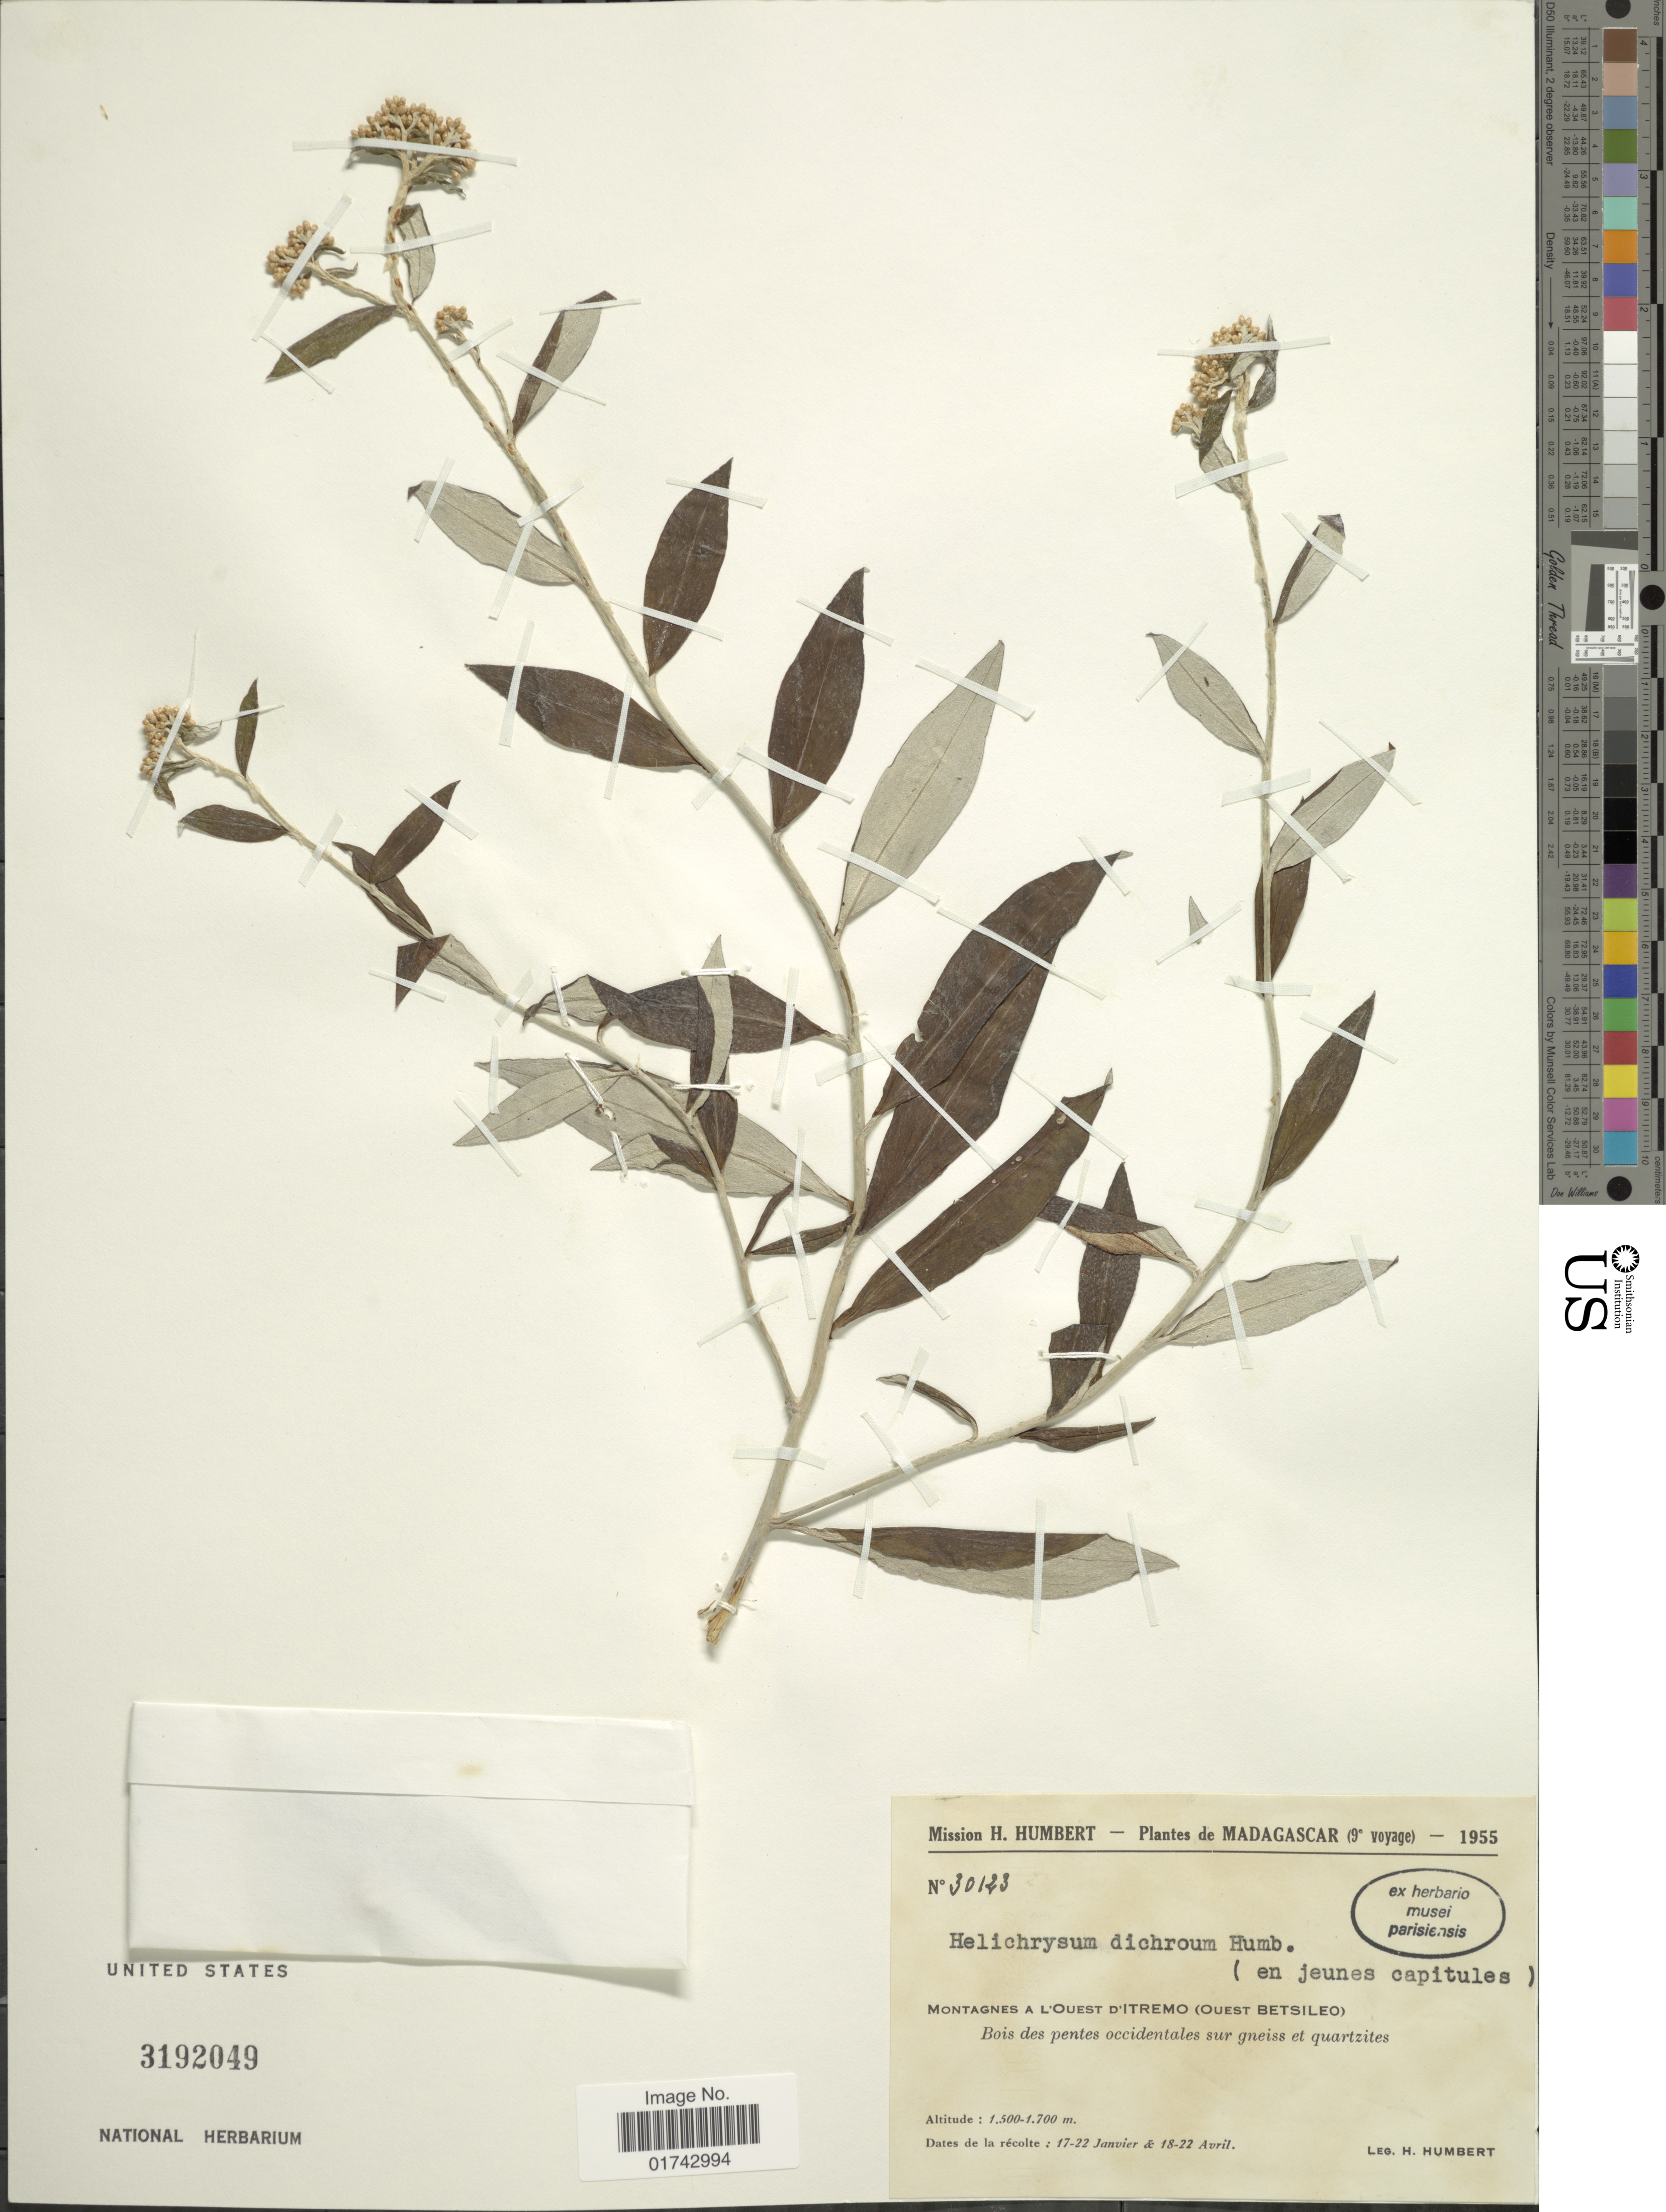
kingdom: Plantae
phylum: Tracheophyta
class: Magnoliopsida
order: Asterales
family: Asteraceae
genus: Helichrysum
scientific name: Helichrysum dichroum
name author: Humbert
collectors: H. Humbert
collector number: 30123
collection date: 1955-01-17/1955-04-22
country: Madagascar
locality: Montagnes a L'Ouest D'Itremo (Ouest Betsileo) Bois des pentes occidentalis sur gniess et quartzite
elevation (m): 1500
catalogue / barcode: US 3192049